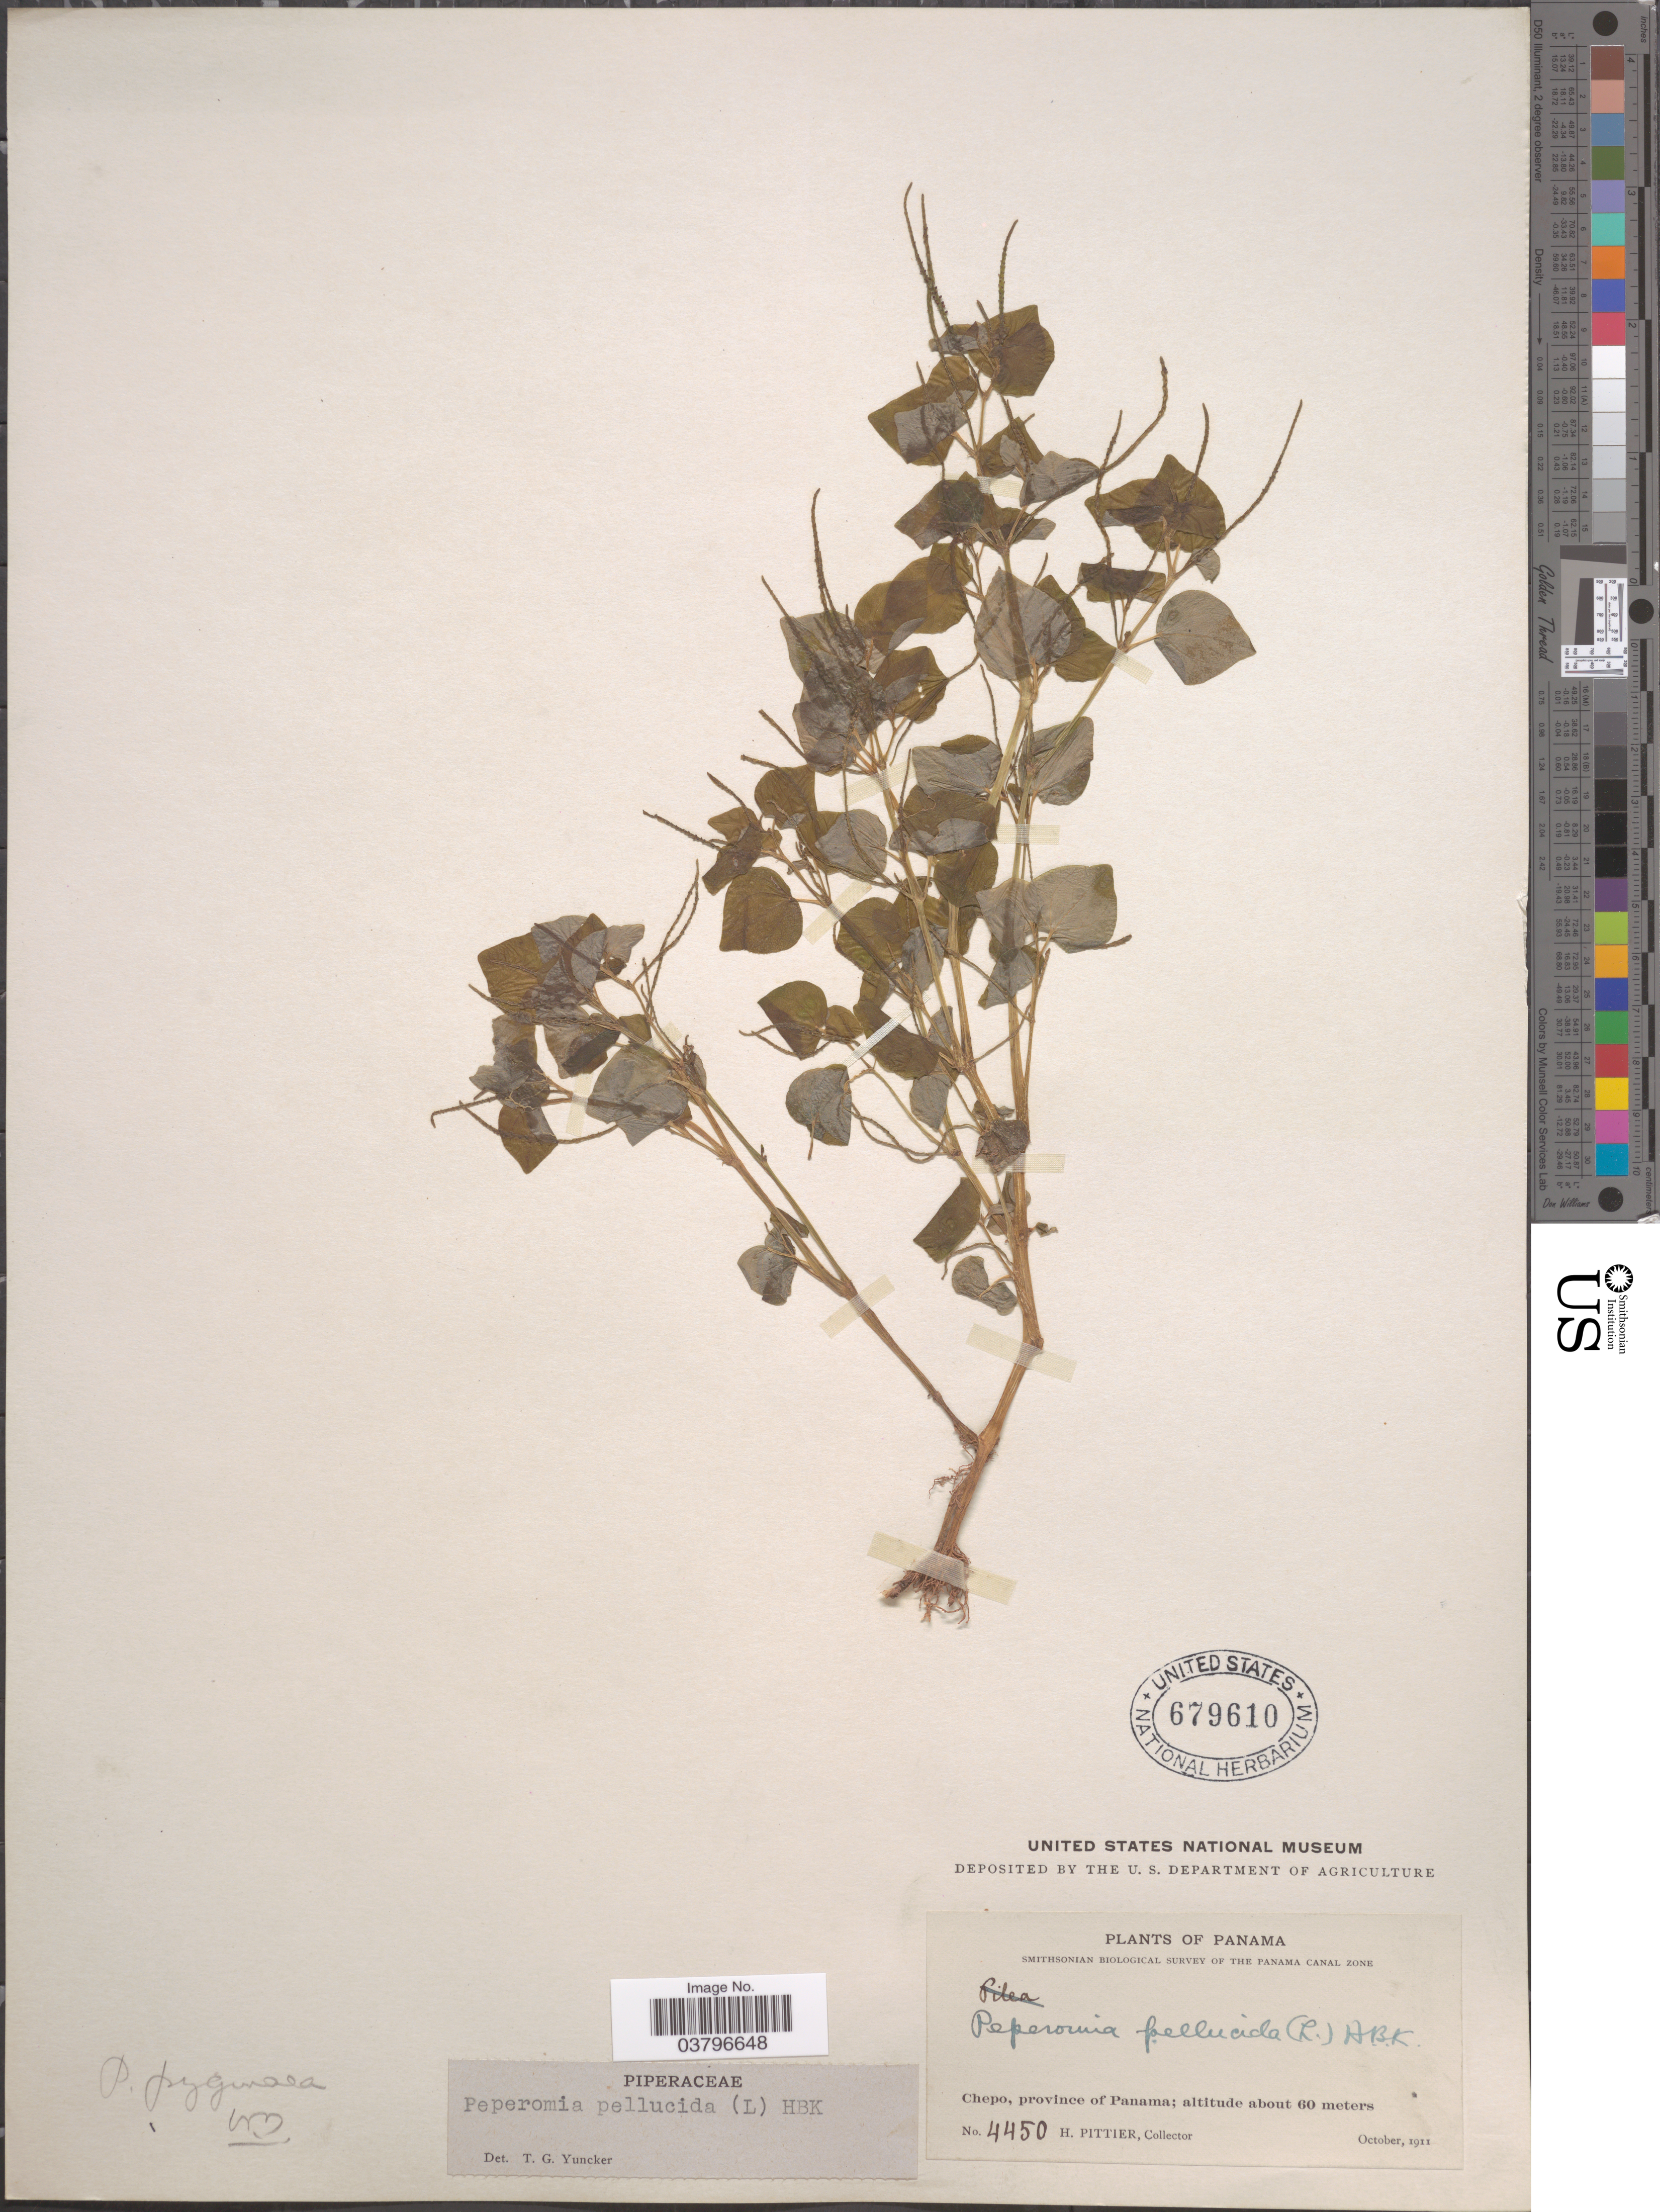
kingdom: Plantae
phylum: Tracheophyta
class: Magnoliopsida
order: Piperales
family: Piperaceae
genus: Peperomia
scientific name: Peperomia pellucida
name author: (L.) Kunth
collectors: H. F. Pittier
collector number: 4450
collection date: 1911-10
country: Panama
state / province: Panamá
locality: The Panama Canal Zone. Chepo.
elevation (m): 60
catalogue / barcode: US 679610